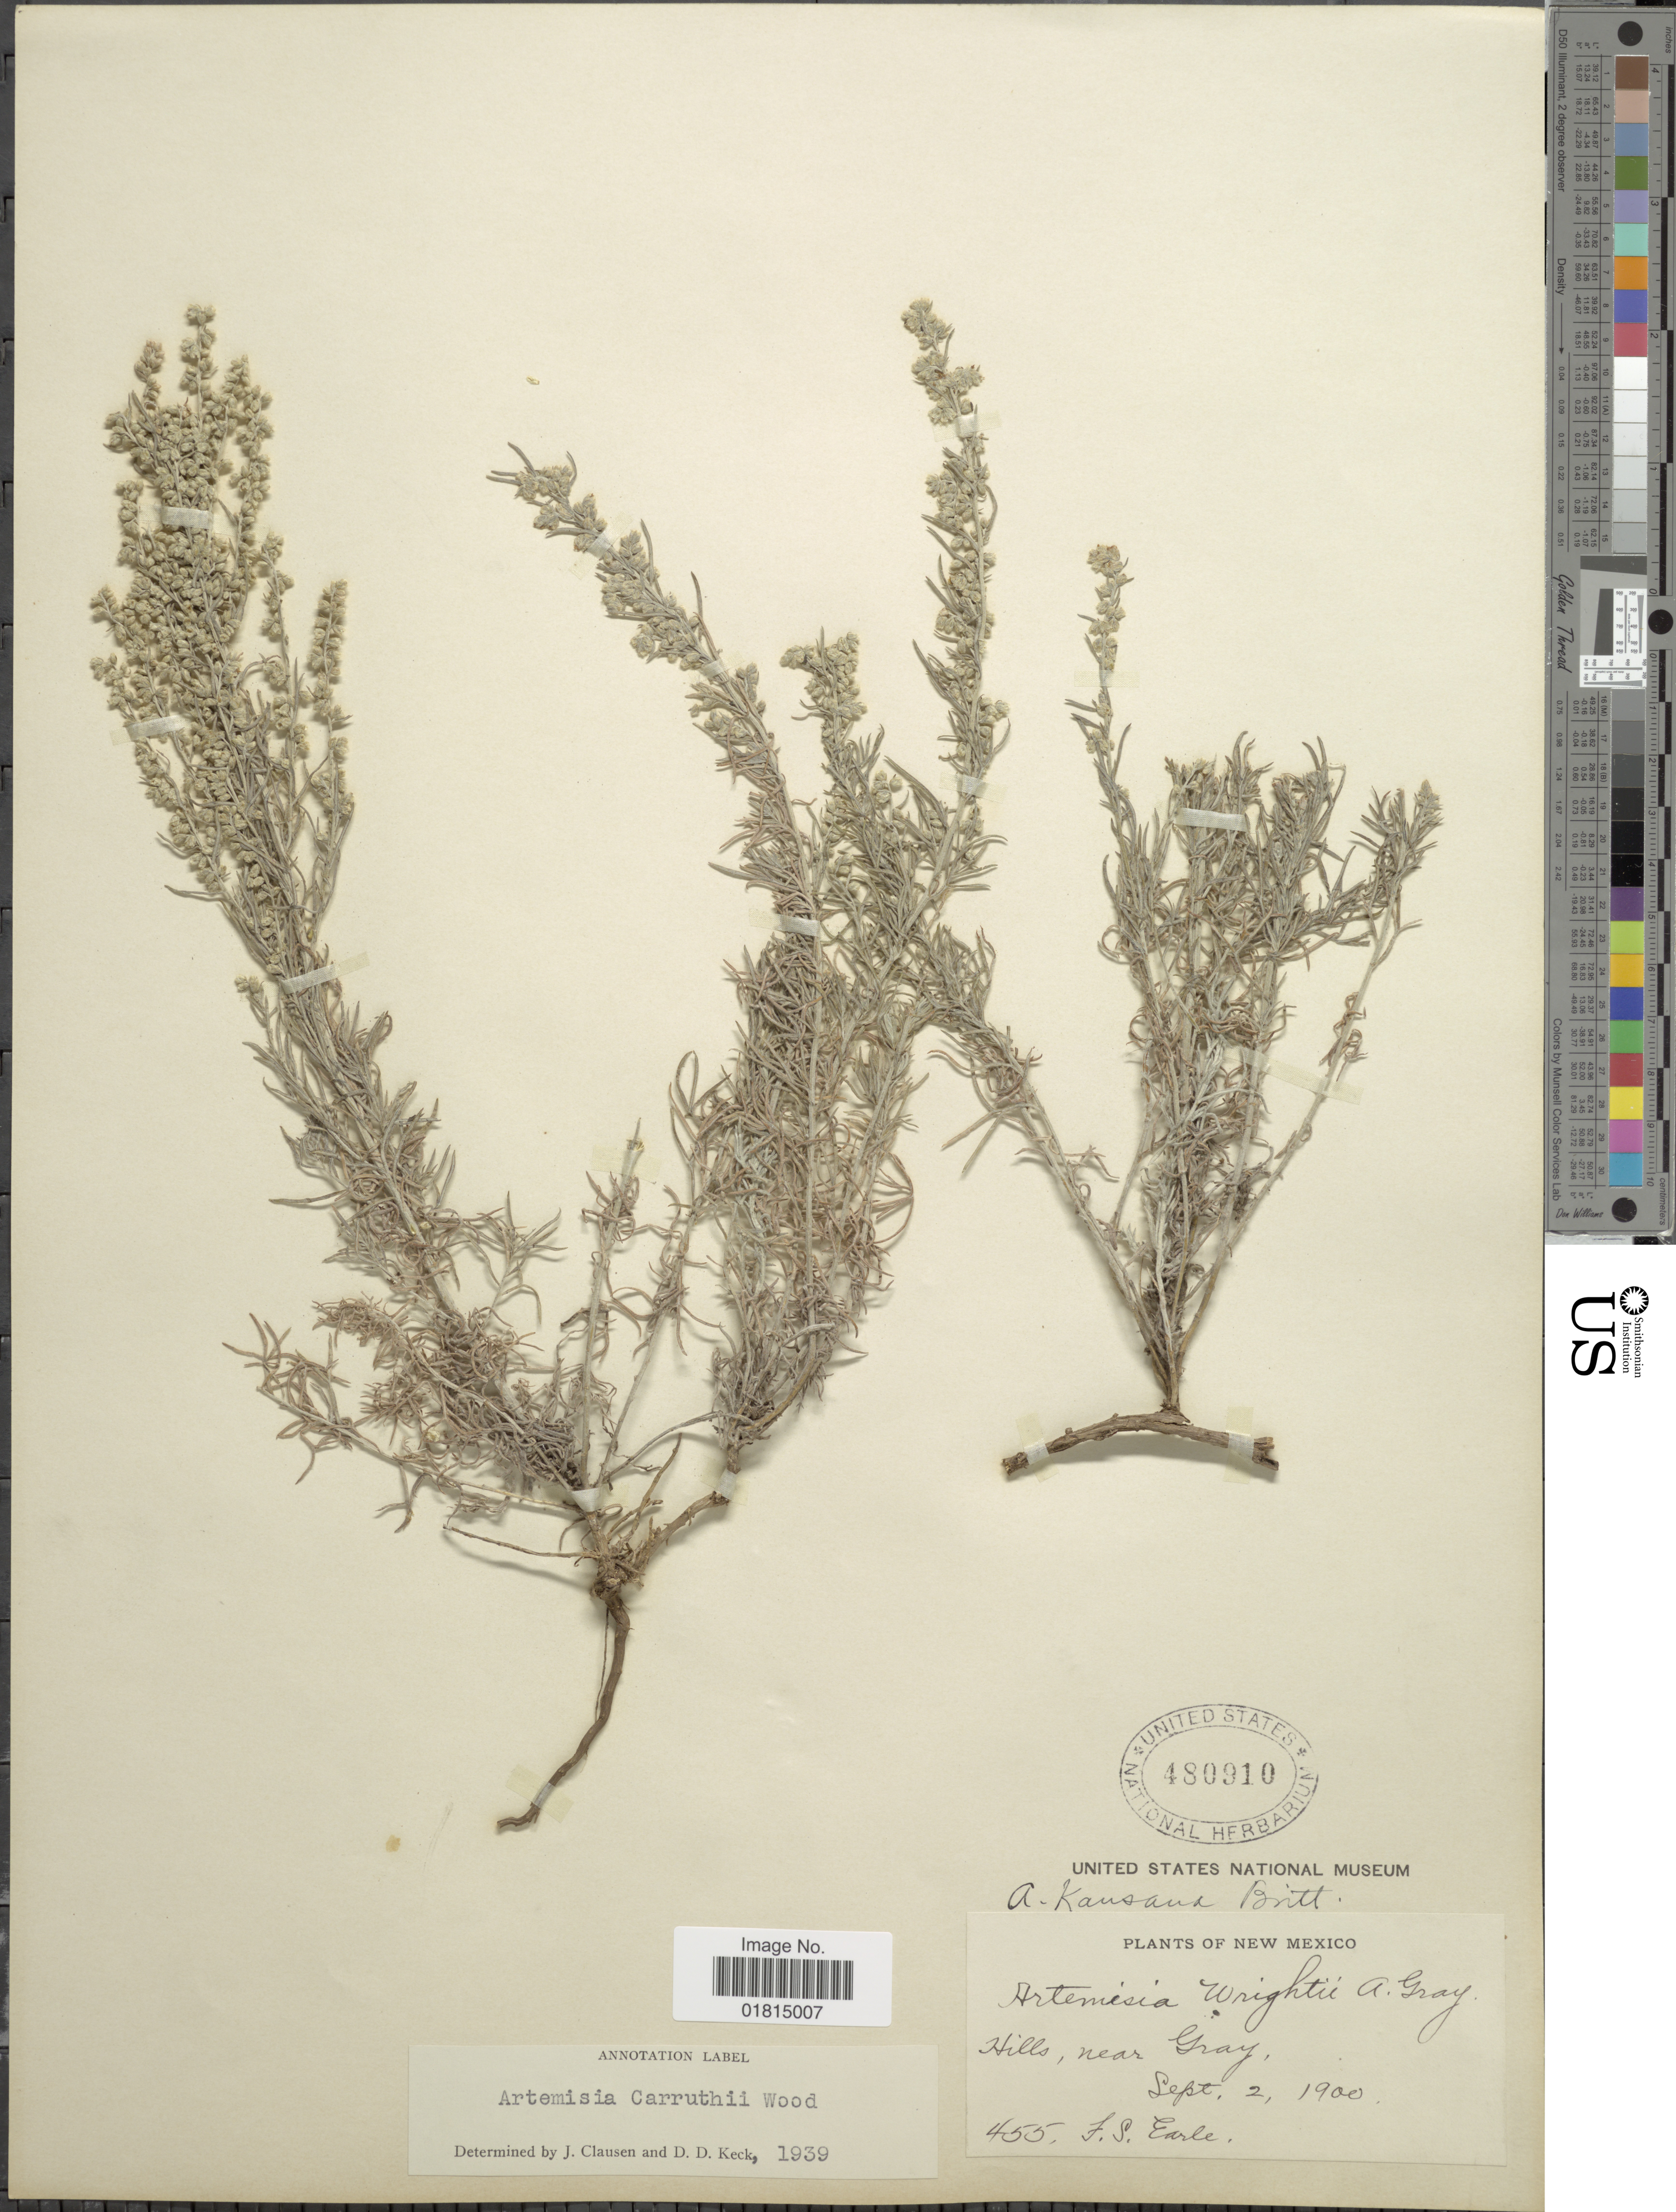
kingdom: Plantae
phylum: Tracheophyta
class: Magnoliopsida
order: Asterales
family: Asteraceae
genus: Artemisia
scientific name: Artemisia carruthii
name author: Alph. Wood ex Carruth.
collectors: F. S. Earle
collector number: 455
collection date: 1900-09-02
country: United States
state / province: New Mexico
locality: Hills, near Gray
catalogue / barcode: US 480910